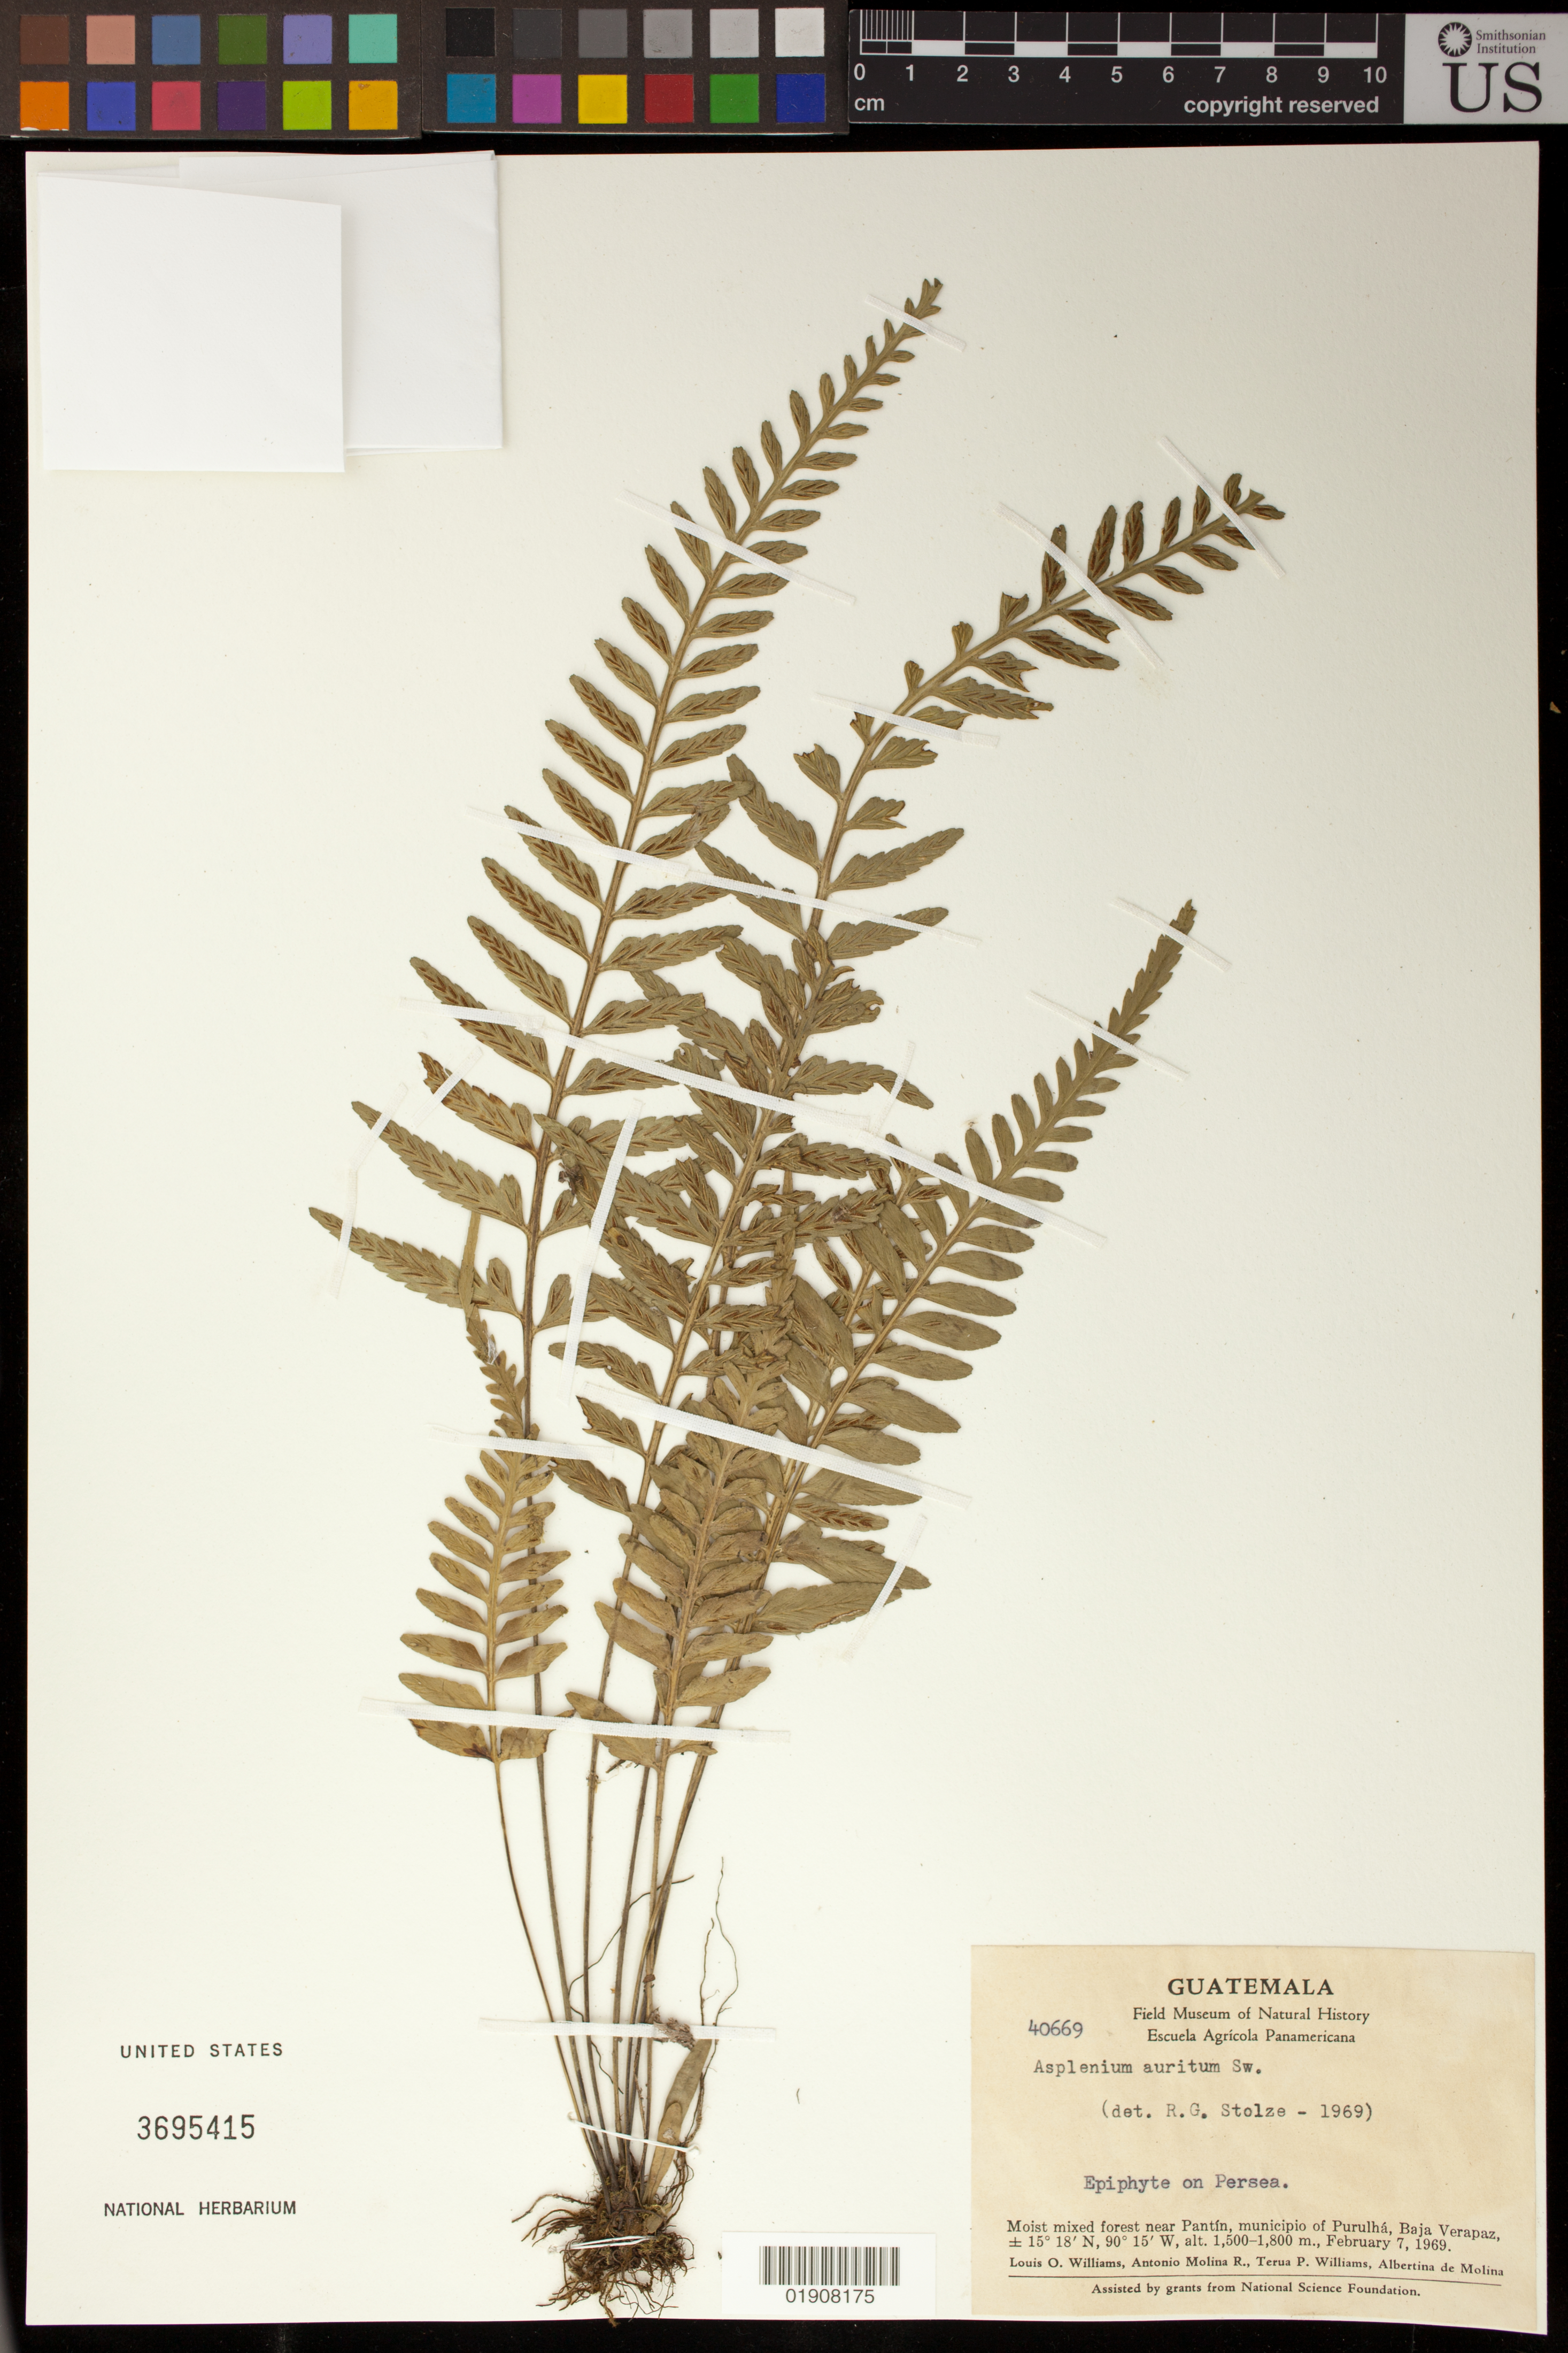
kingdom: Plantae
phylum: Tracheophyta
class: Polypodiopsida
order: Polypodiales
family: Aspleniaceae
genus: Asplenium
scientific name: Asplenium auritum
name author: Sw.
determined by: Stolze, R. G.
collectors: L. O. Williams, A. Molina R., T. P. Williams & A. R. Molina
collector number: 40669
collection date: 1969-02-07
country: Guatemala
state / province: Baja Verapaz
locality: Moist mixed forest near Pantín, municipio of Purulhá,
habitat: Moist mixed forest.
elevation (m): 1500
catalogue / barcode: US 3695415